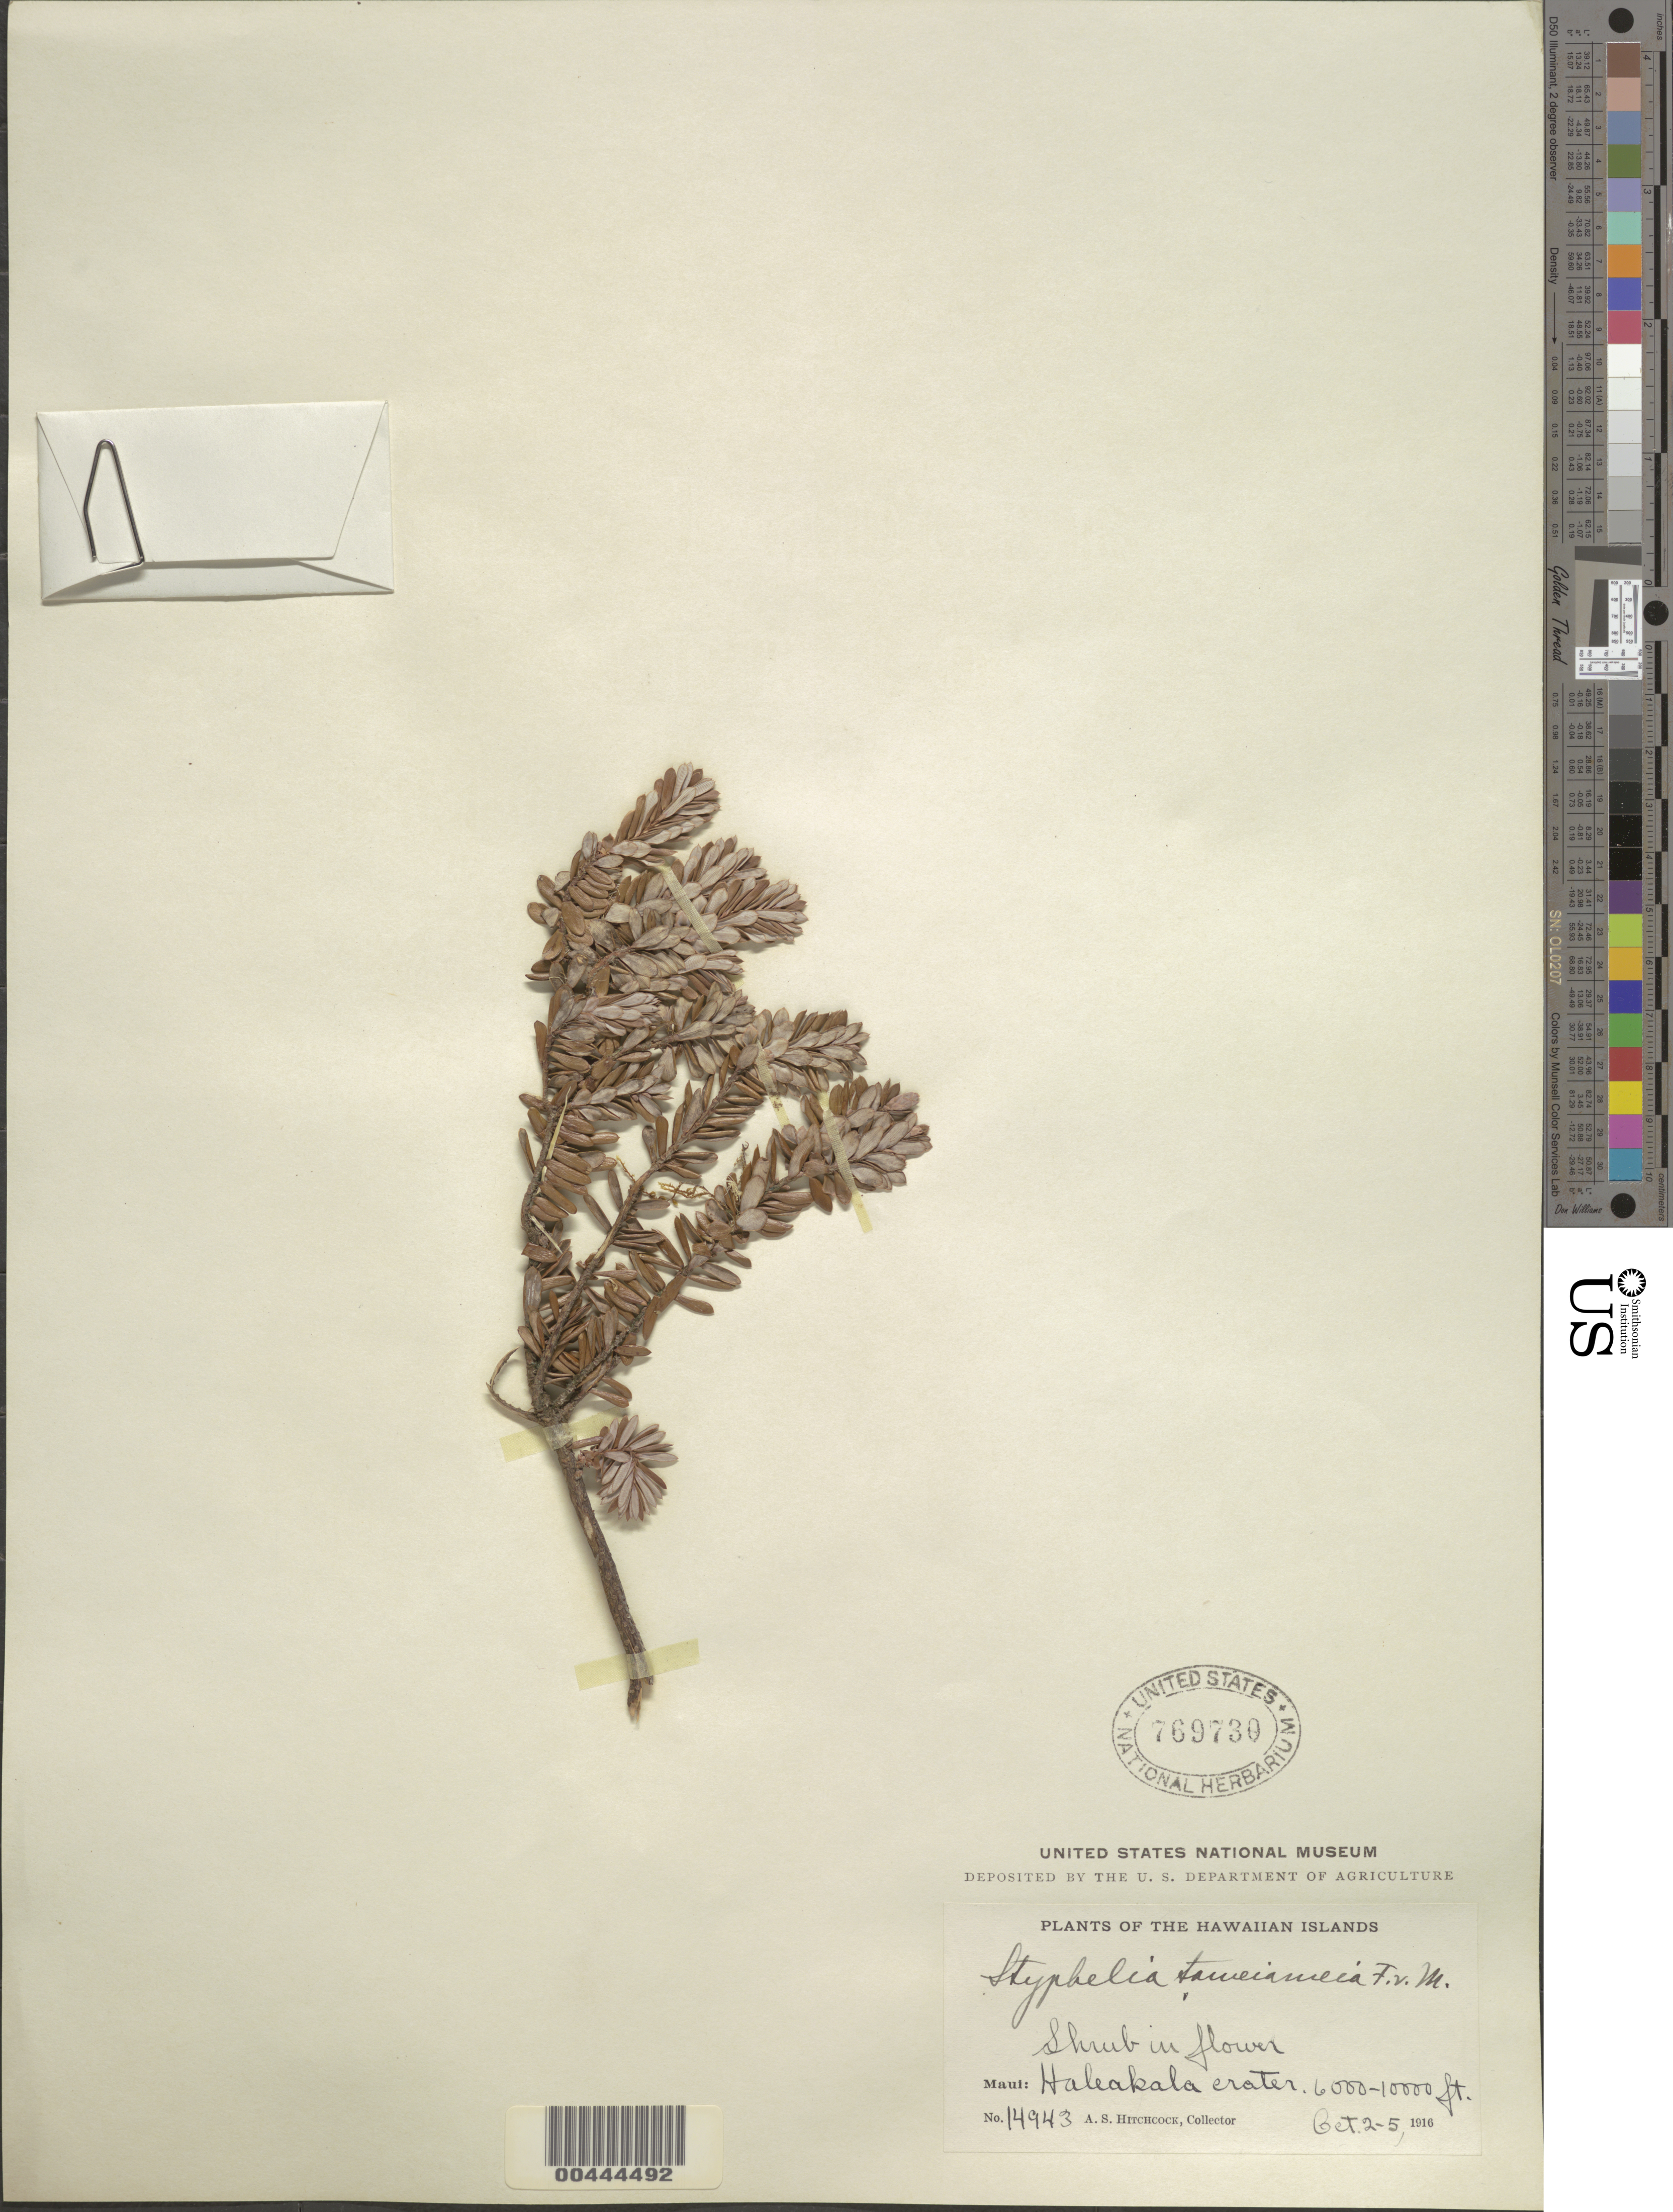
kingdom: Plantae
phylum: Tracheophyta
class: Magnoliopsida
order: Ericales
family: Ericaceae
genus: Leptecophylla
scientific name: Leptecophylla tameiameiae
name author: (Cham. & Schltdl.) C.M. Weiller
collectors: A. S. Hitchcock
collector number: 14943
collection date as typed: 2 Oct 1916 to 5 Oct 1916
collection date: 1916-10-02/1916-10-05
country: United States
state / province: Hawaii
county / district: Maui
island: Maui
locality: Haleakala crater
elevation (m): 1829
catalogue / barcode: US 769730